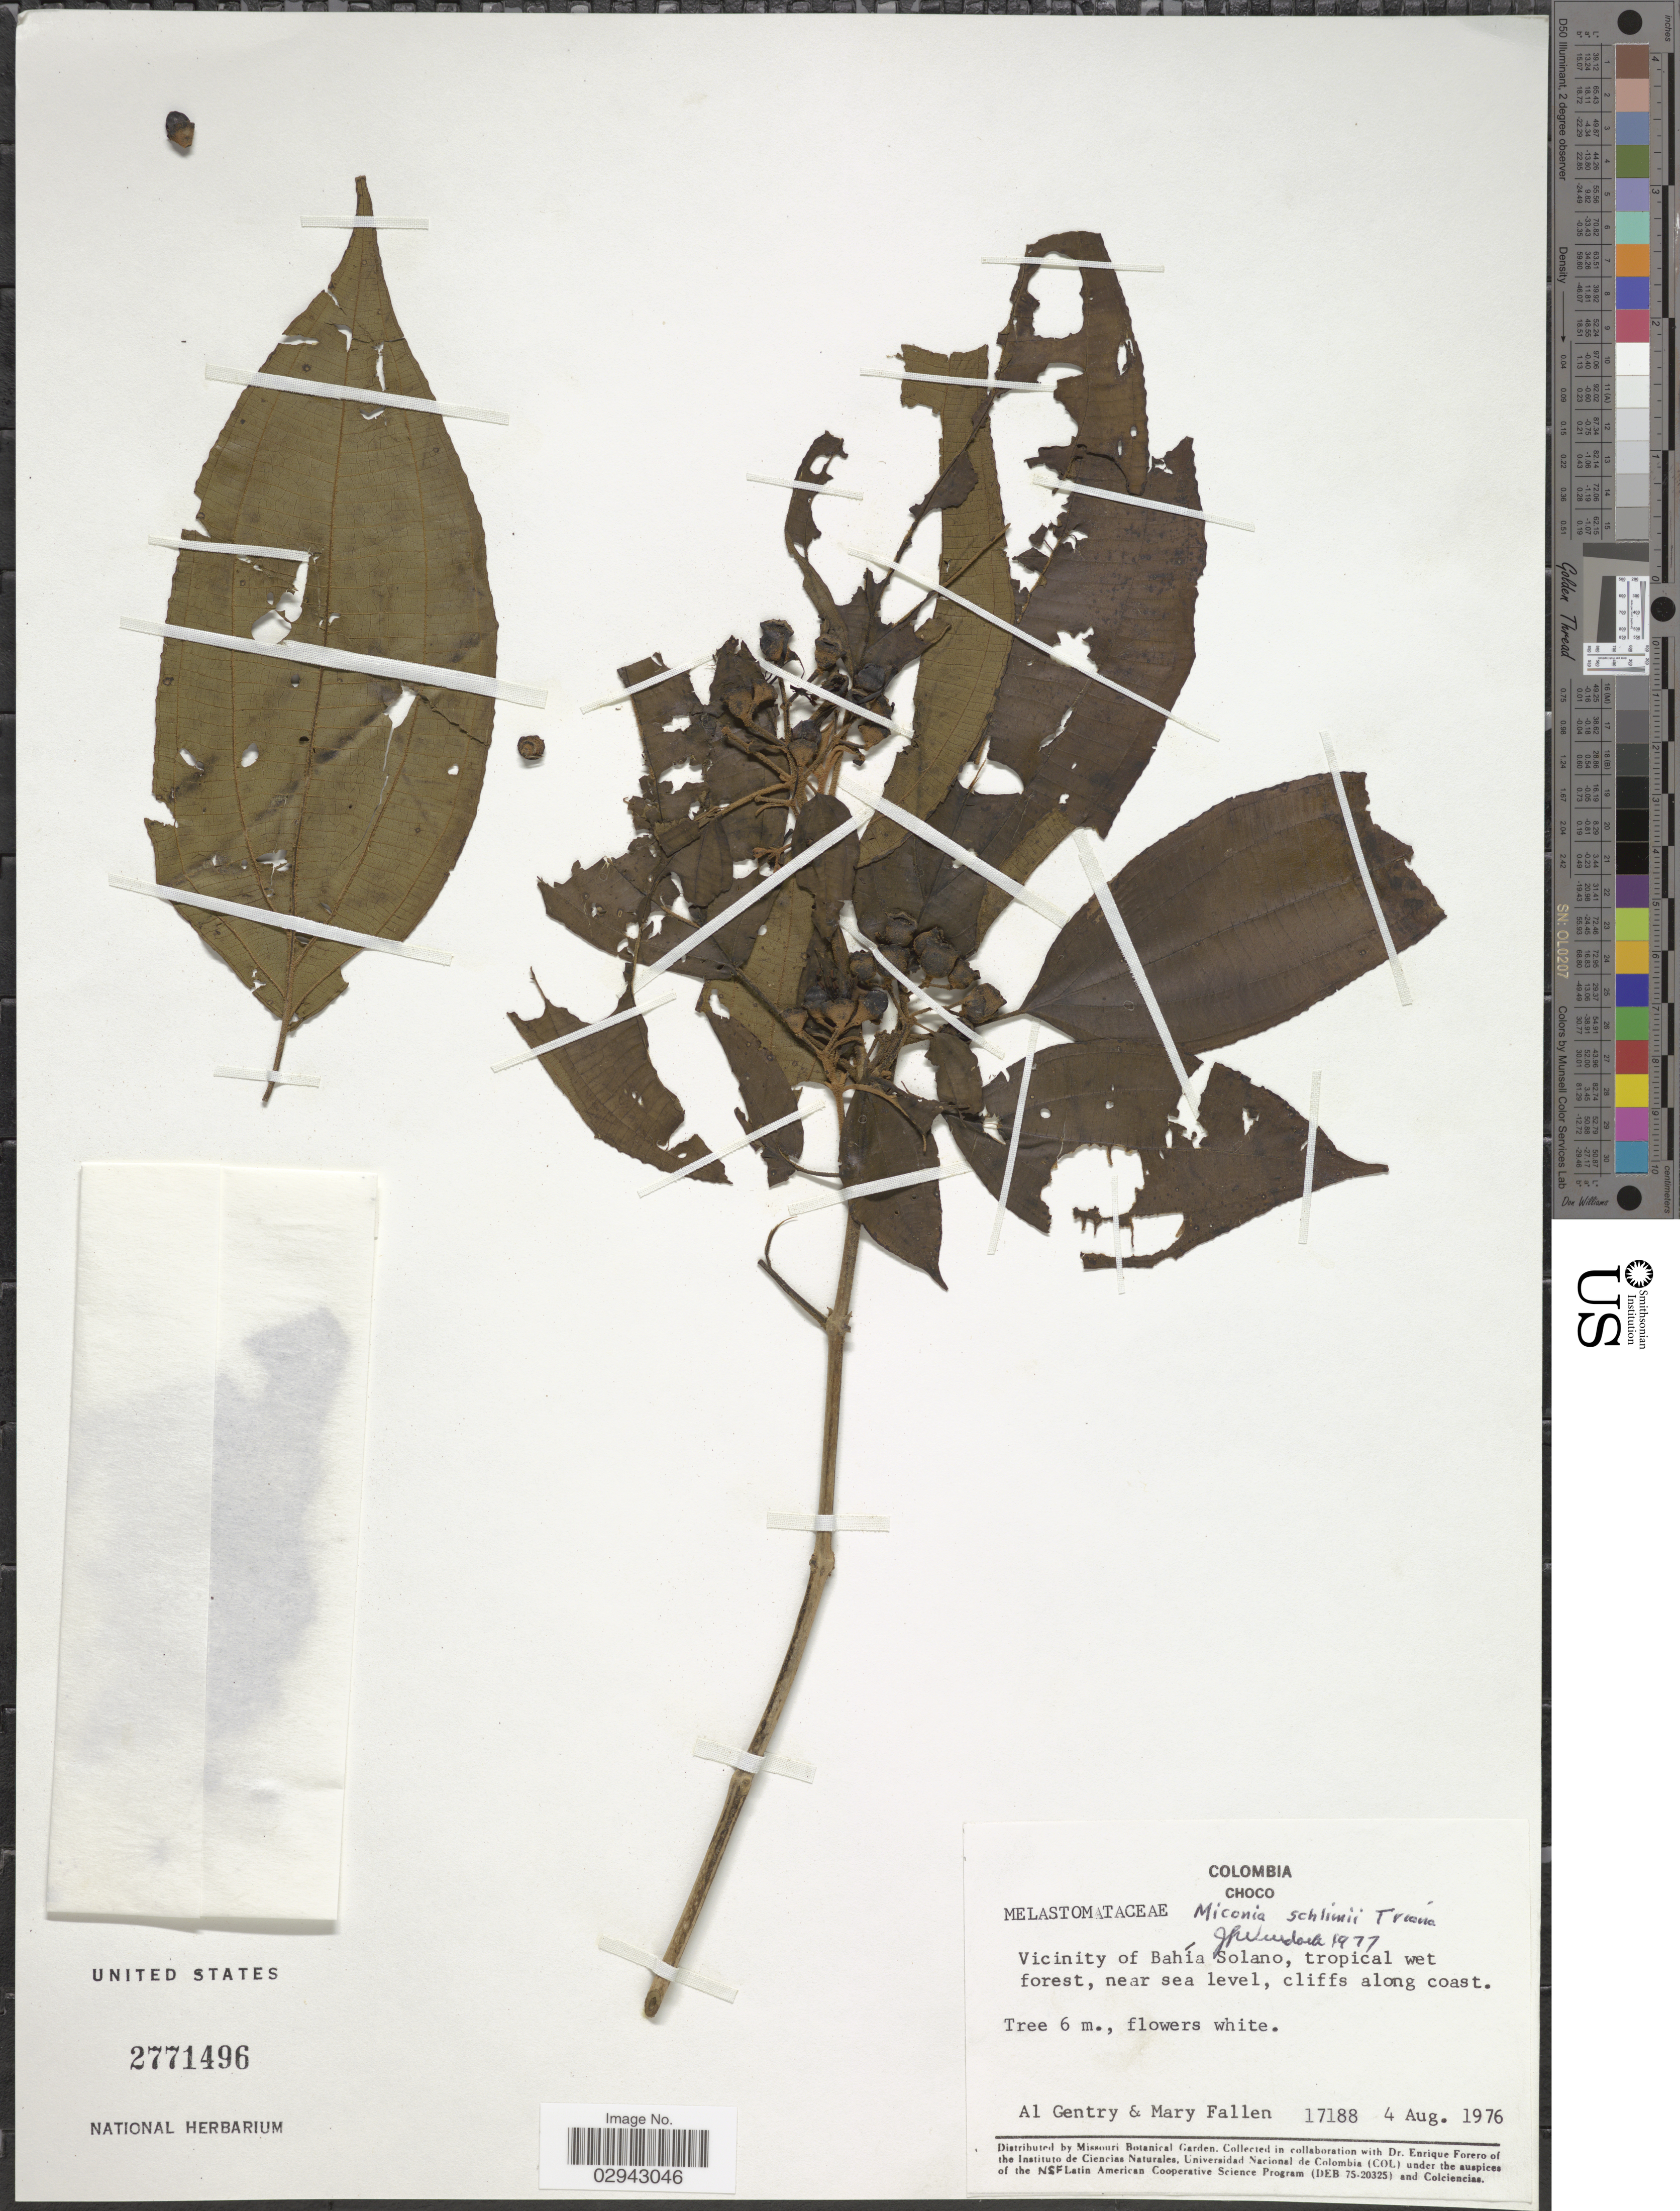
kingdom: Plantae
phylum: Tracheophyta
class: Magnoliopsida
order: Myrtales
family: Melastomataceae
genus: Miconia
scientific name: Miconia schlimii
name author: Triana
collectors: A. H. Gentry & M. Fallen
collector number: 17188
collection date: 1976-08-04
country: Colombia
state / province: Chocó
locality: Vicinity of Bahía Solano.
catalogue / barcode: US 2771496